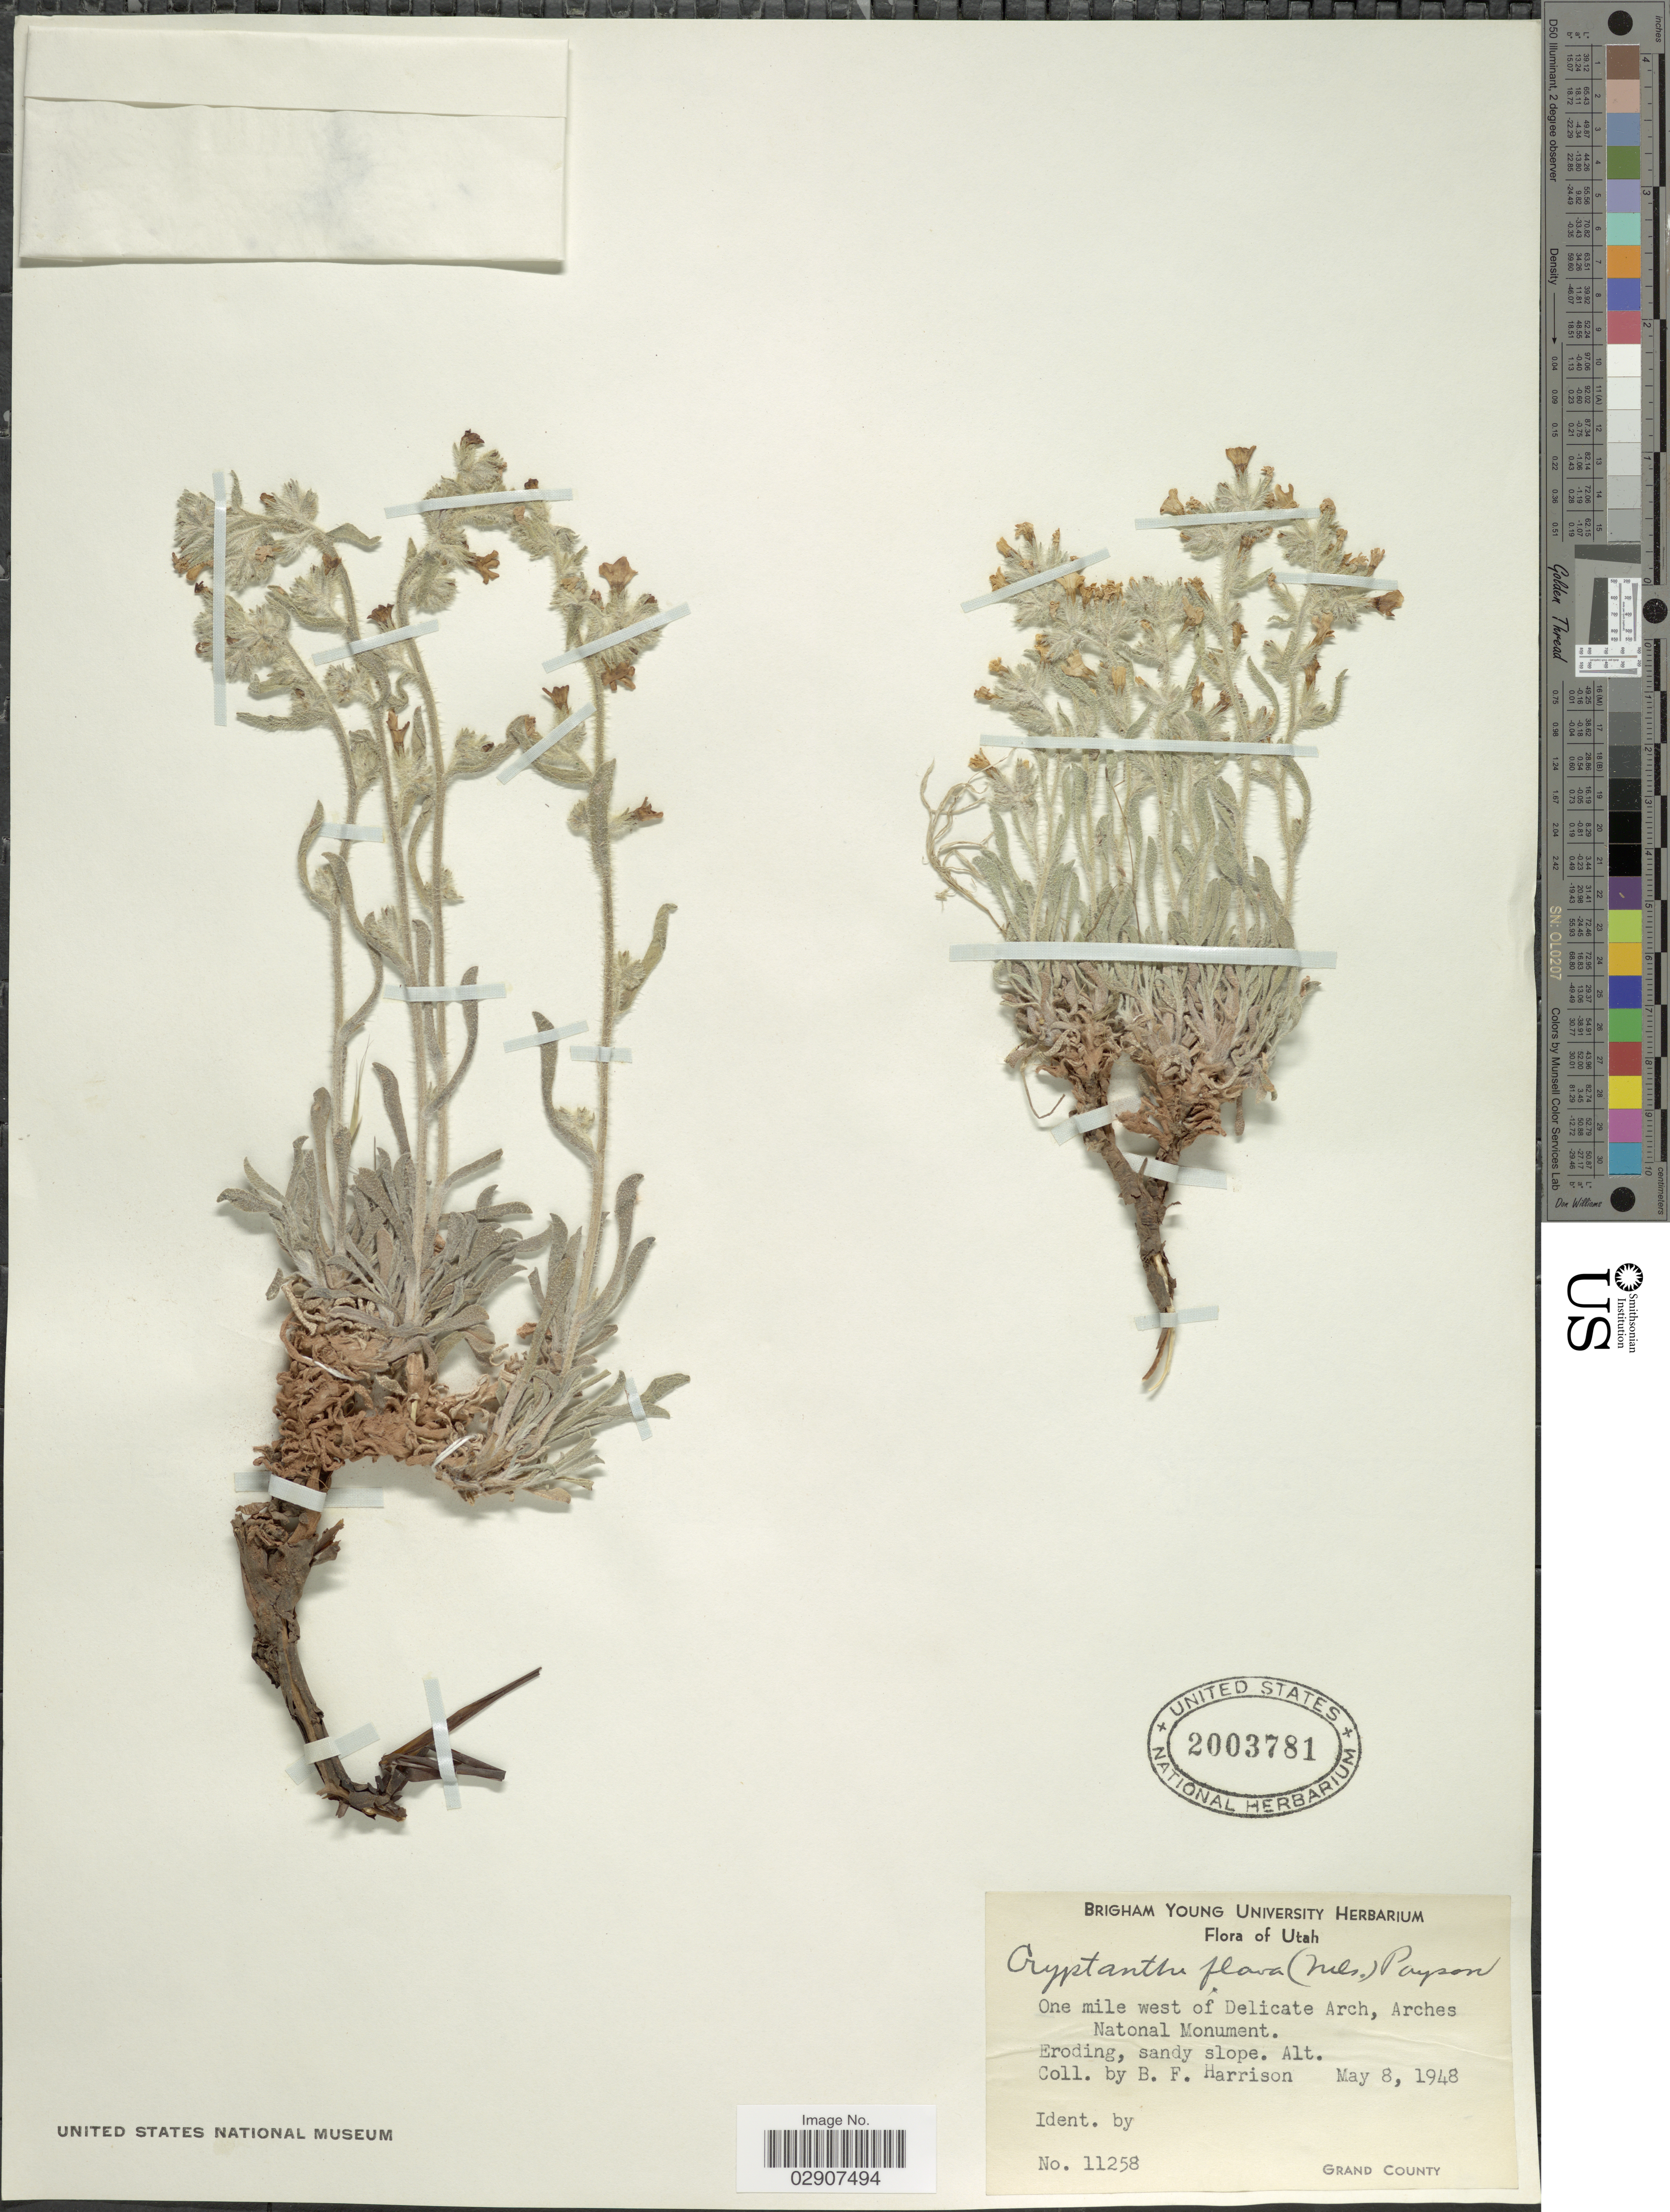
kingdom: Plantae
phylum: Tracheophyta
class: Magnoliopsida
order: Boraginales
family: Boraginaceae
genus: Cryptantha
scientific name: Cryptantha flava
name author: (A. Nelson) Payson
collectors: B. F. Harrison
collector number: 11258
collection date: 1948-05-08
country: United States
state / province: Utah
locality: One mile west of Delicate Arch, Arches Natonal Monument.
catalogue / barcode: US 2003781